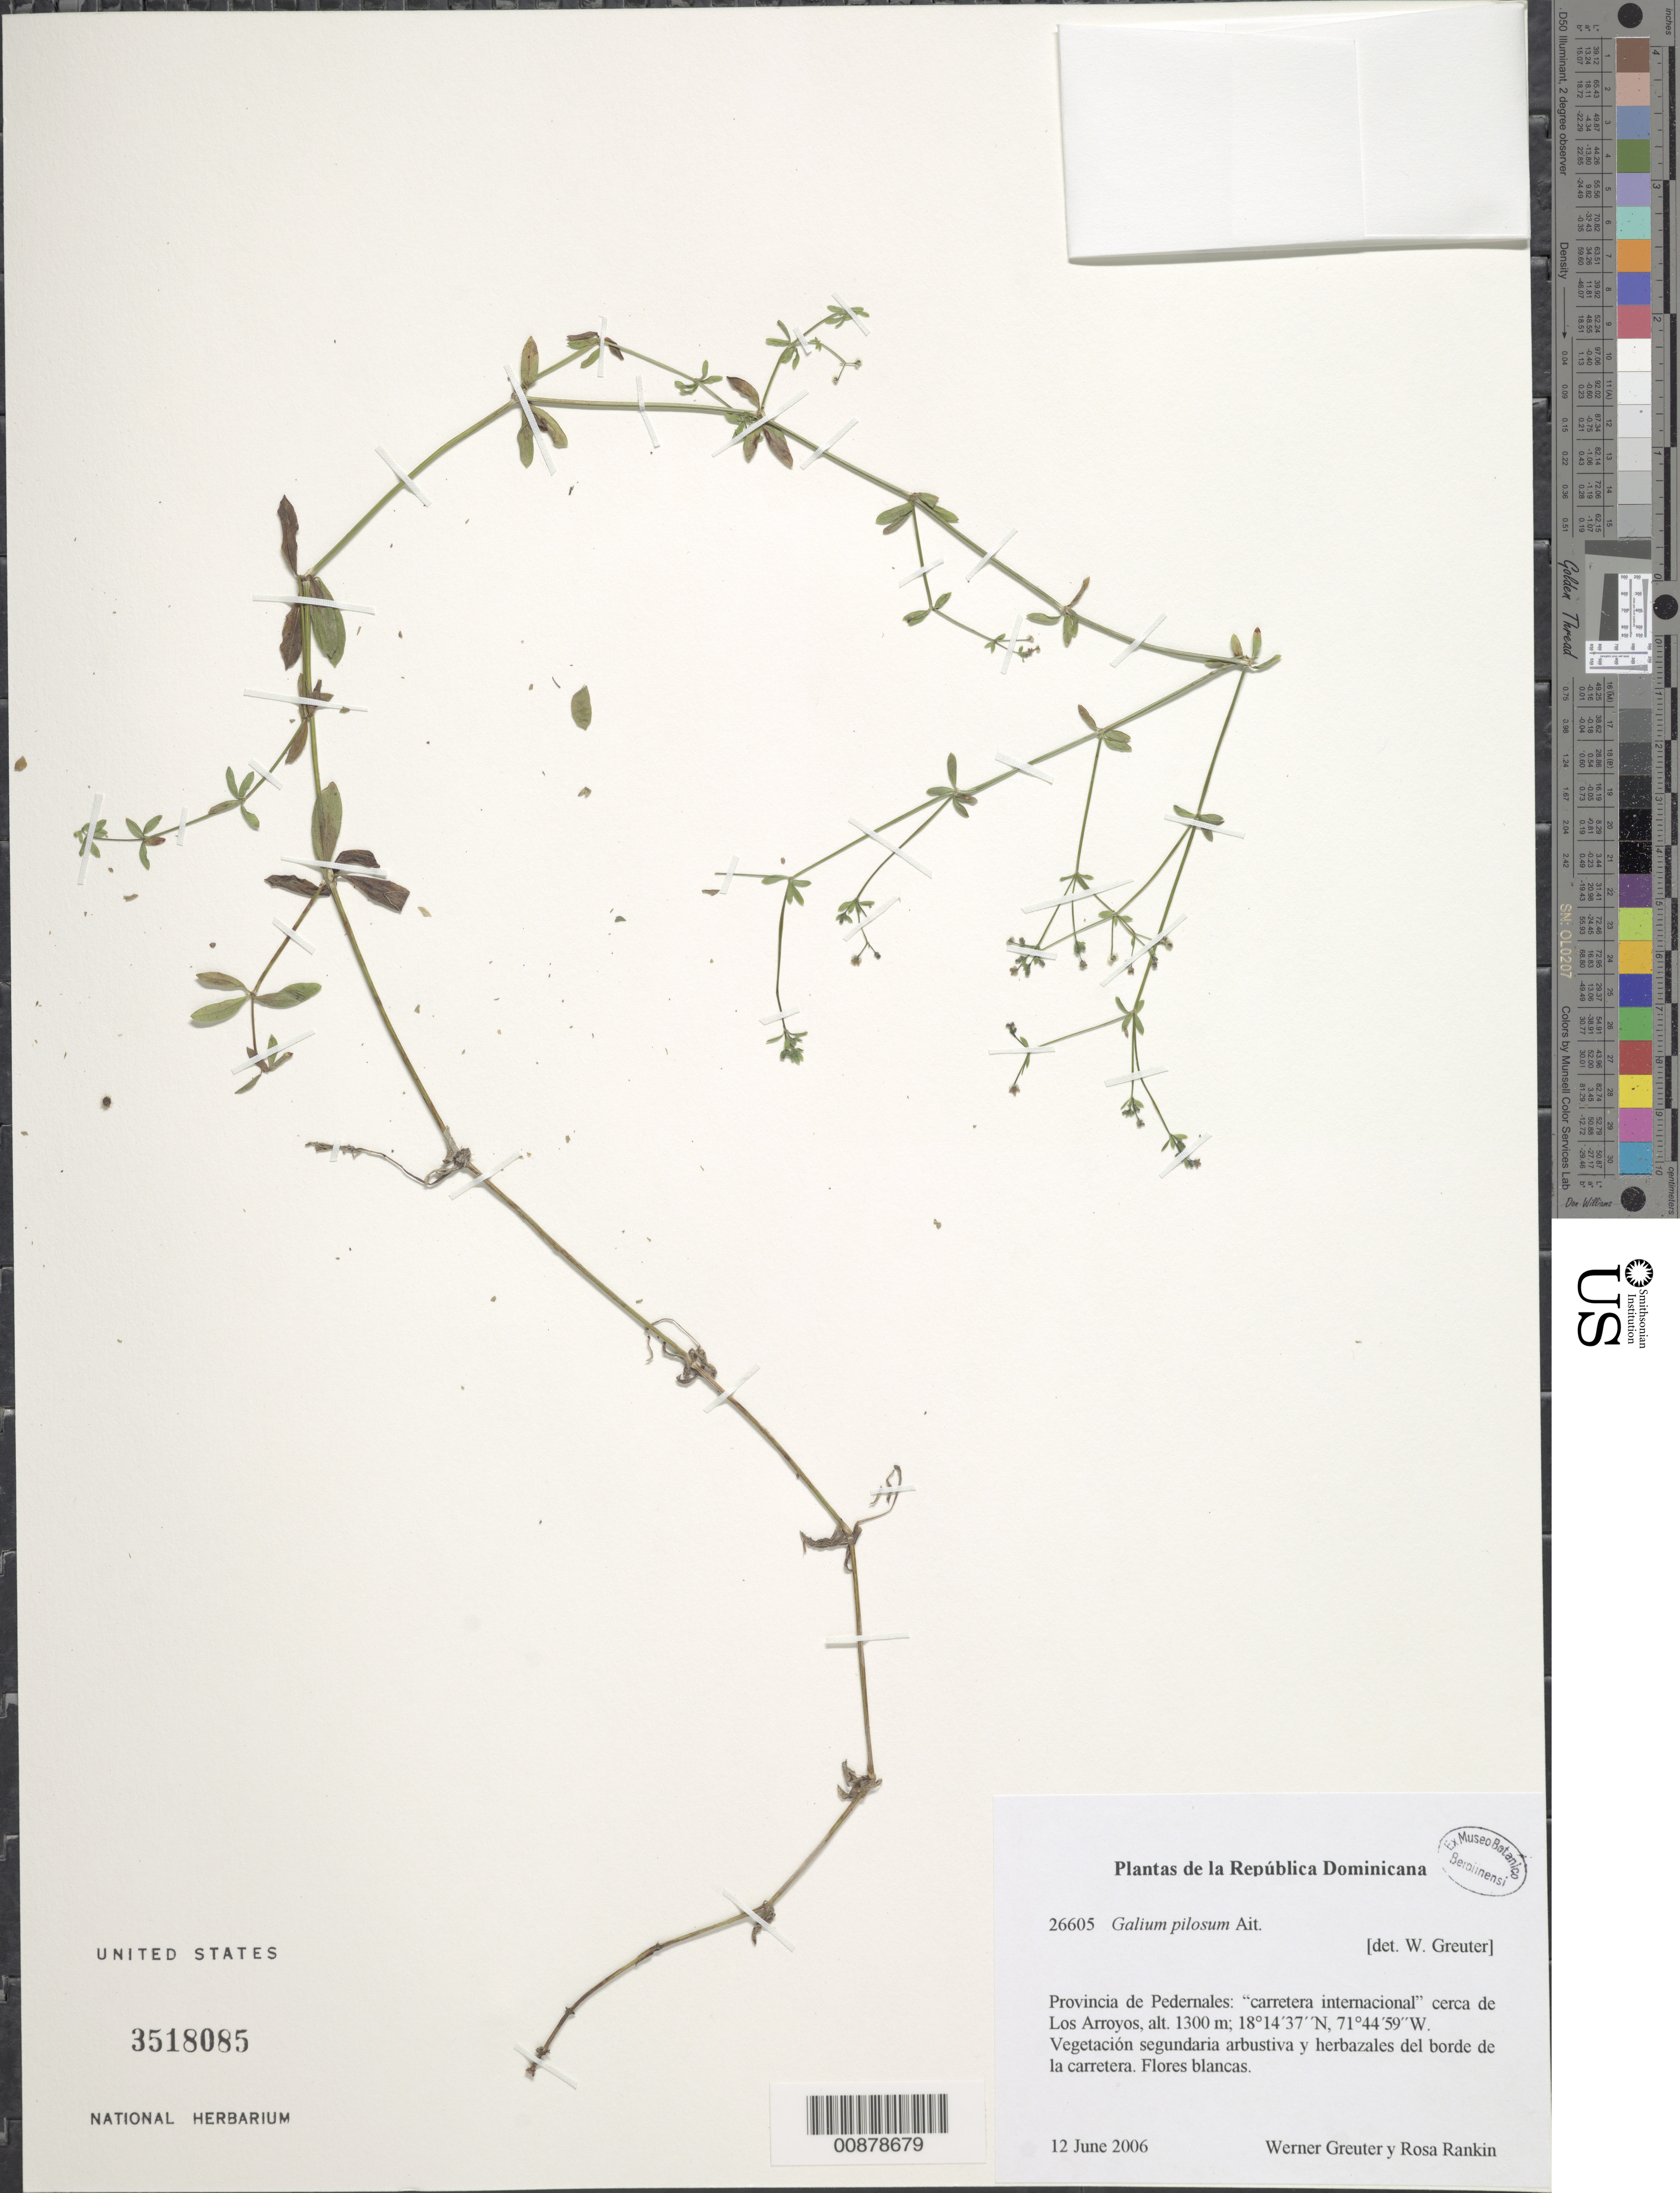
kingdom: Plantae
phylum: Tracheophyta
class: Magnoliopsida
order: Gentianales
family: Rubiaceae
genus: Galium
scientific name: Galium pilosum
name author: Aiton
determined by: Greuter, W.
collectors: W. Greuter & R. Rankin Rodriguez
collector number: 26605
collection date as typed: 12 Jun 2006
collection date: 2006-06-12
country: Dominican Republic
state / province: Pedernales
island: Hispaniola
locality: "Carretera internacional" cerca de Los Arroyos.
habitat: Vegetación segundaria arbustiva y herbazales del borde de la carretera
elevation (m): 1300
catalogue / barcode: US 3518085